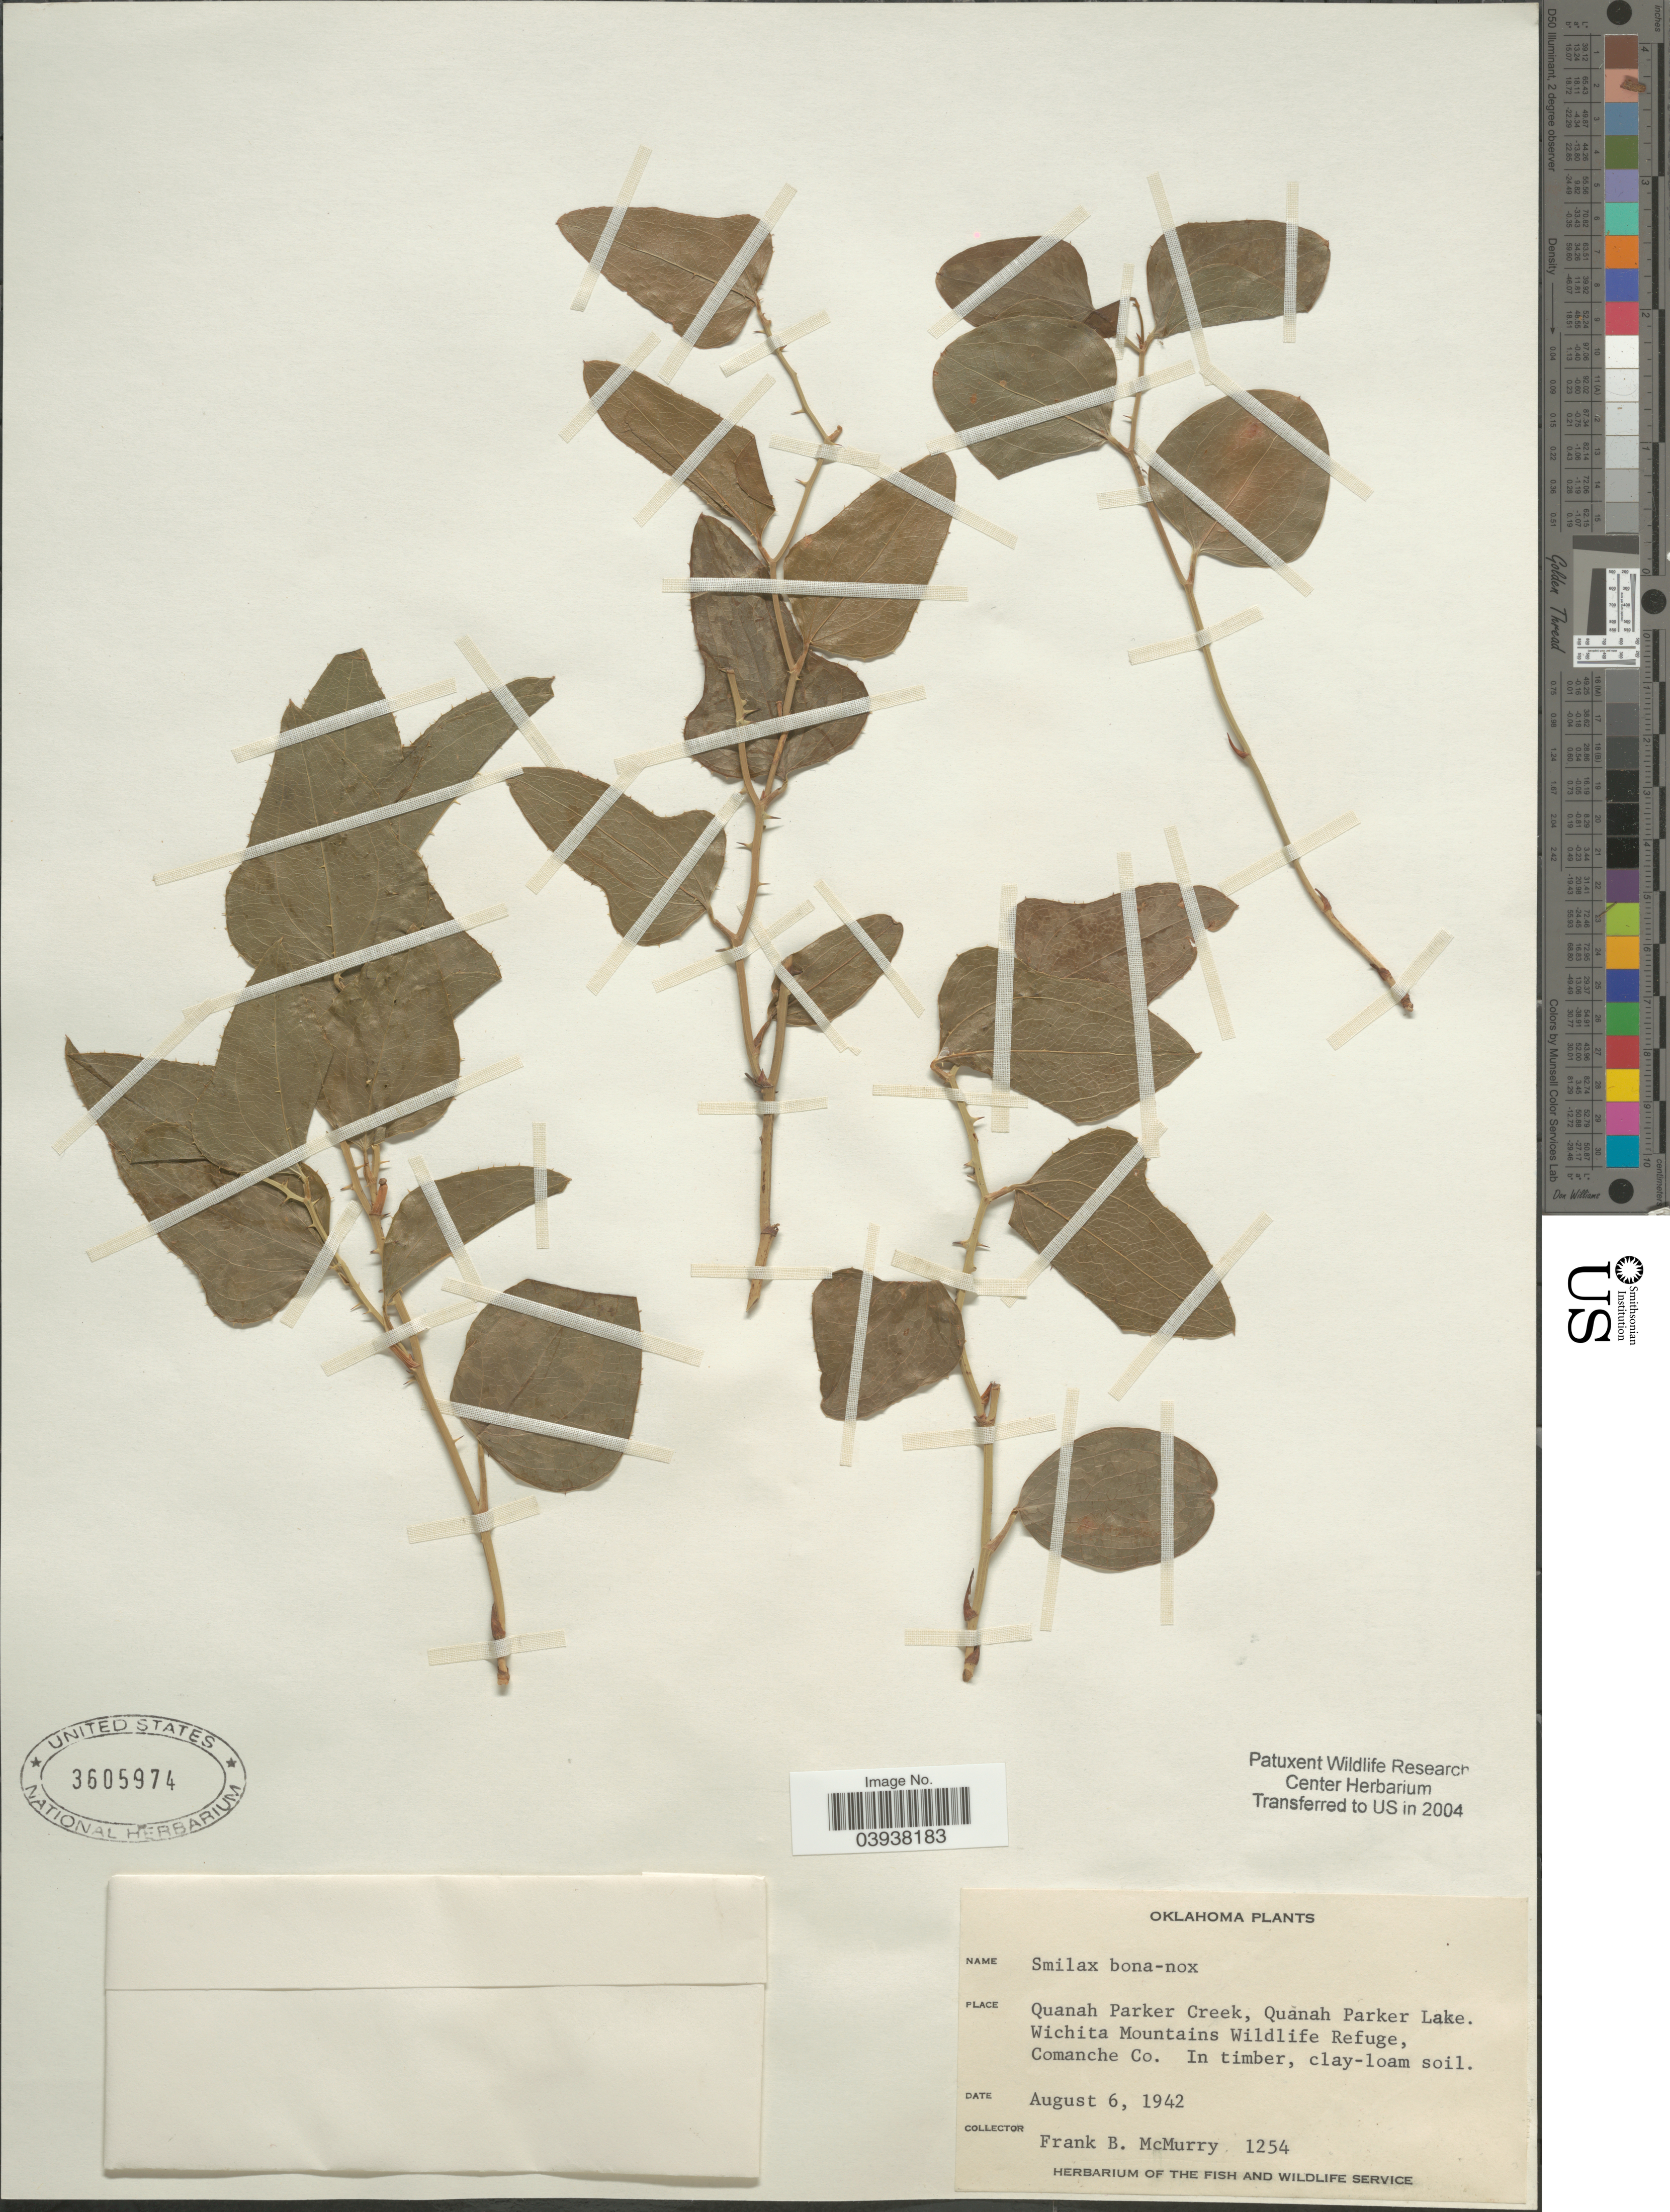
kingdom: Plantae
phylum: Tracheophyta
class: Liliopsida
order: Liliales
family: Smilacaceae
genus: Smilax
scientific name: Smilax bona-nox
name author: L.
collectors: F. B. McMurry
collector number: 1254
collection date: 1942-08-06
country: United States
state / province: Oklahoma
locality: Quanah Parker Creek, Quanah Parker Lake. Wichita Mountains Wildlife Refuge, Comanche Co. In timber, clay-loam soil.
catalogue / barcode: US 3605974